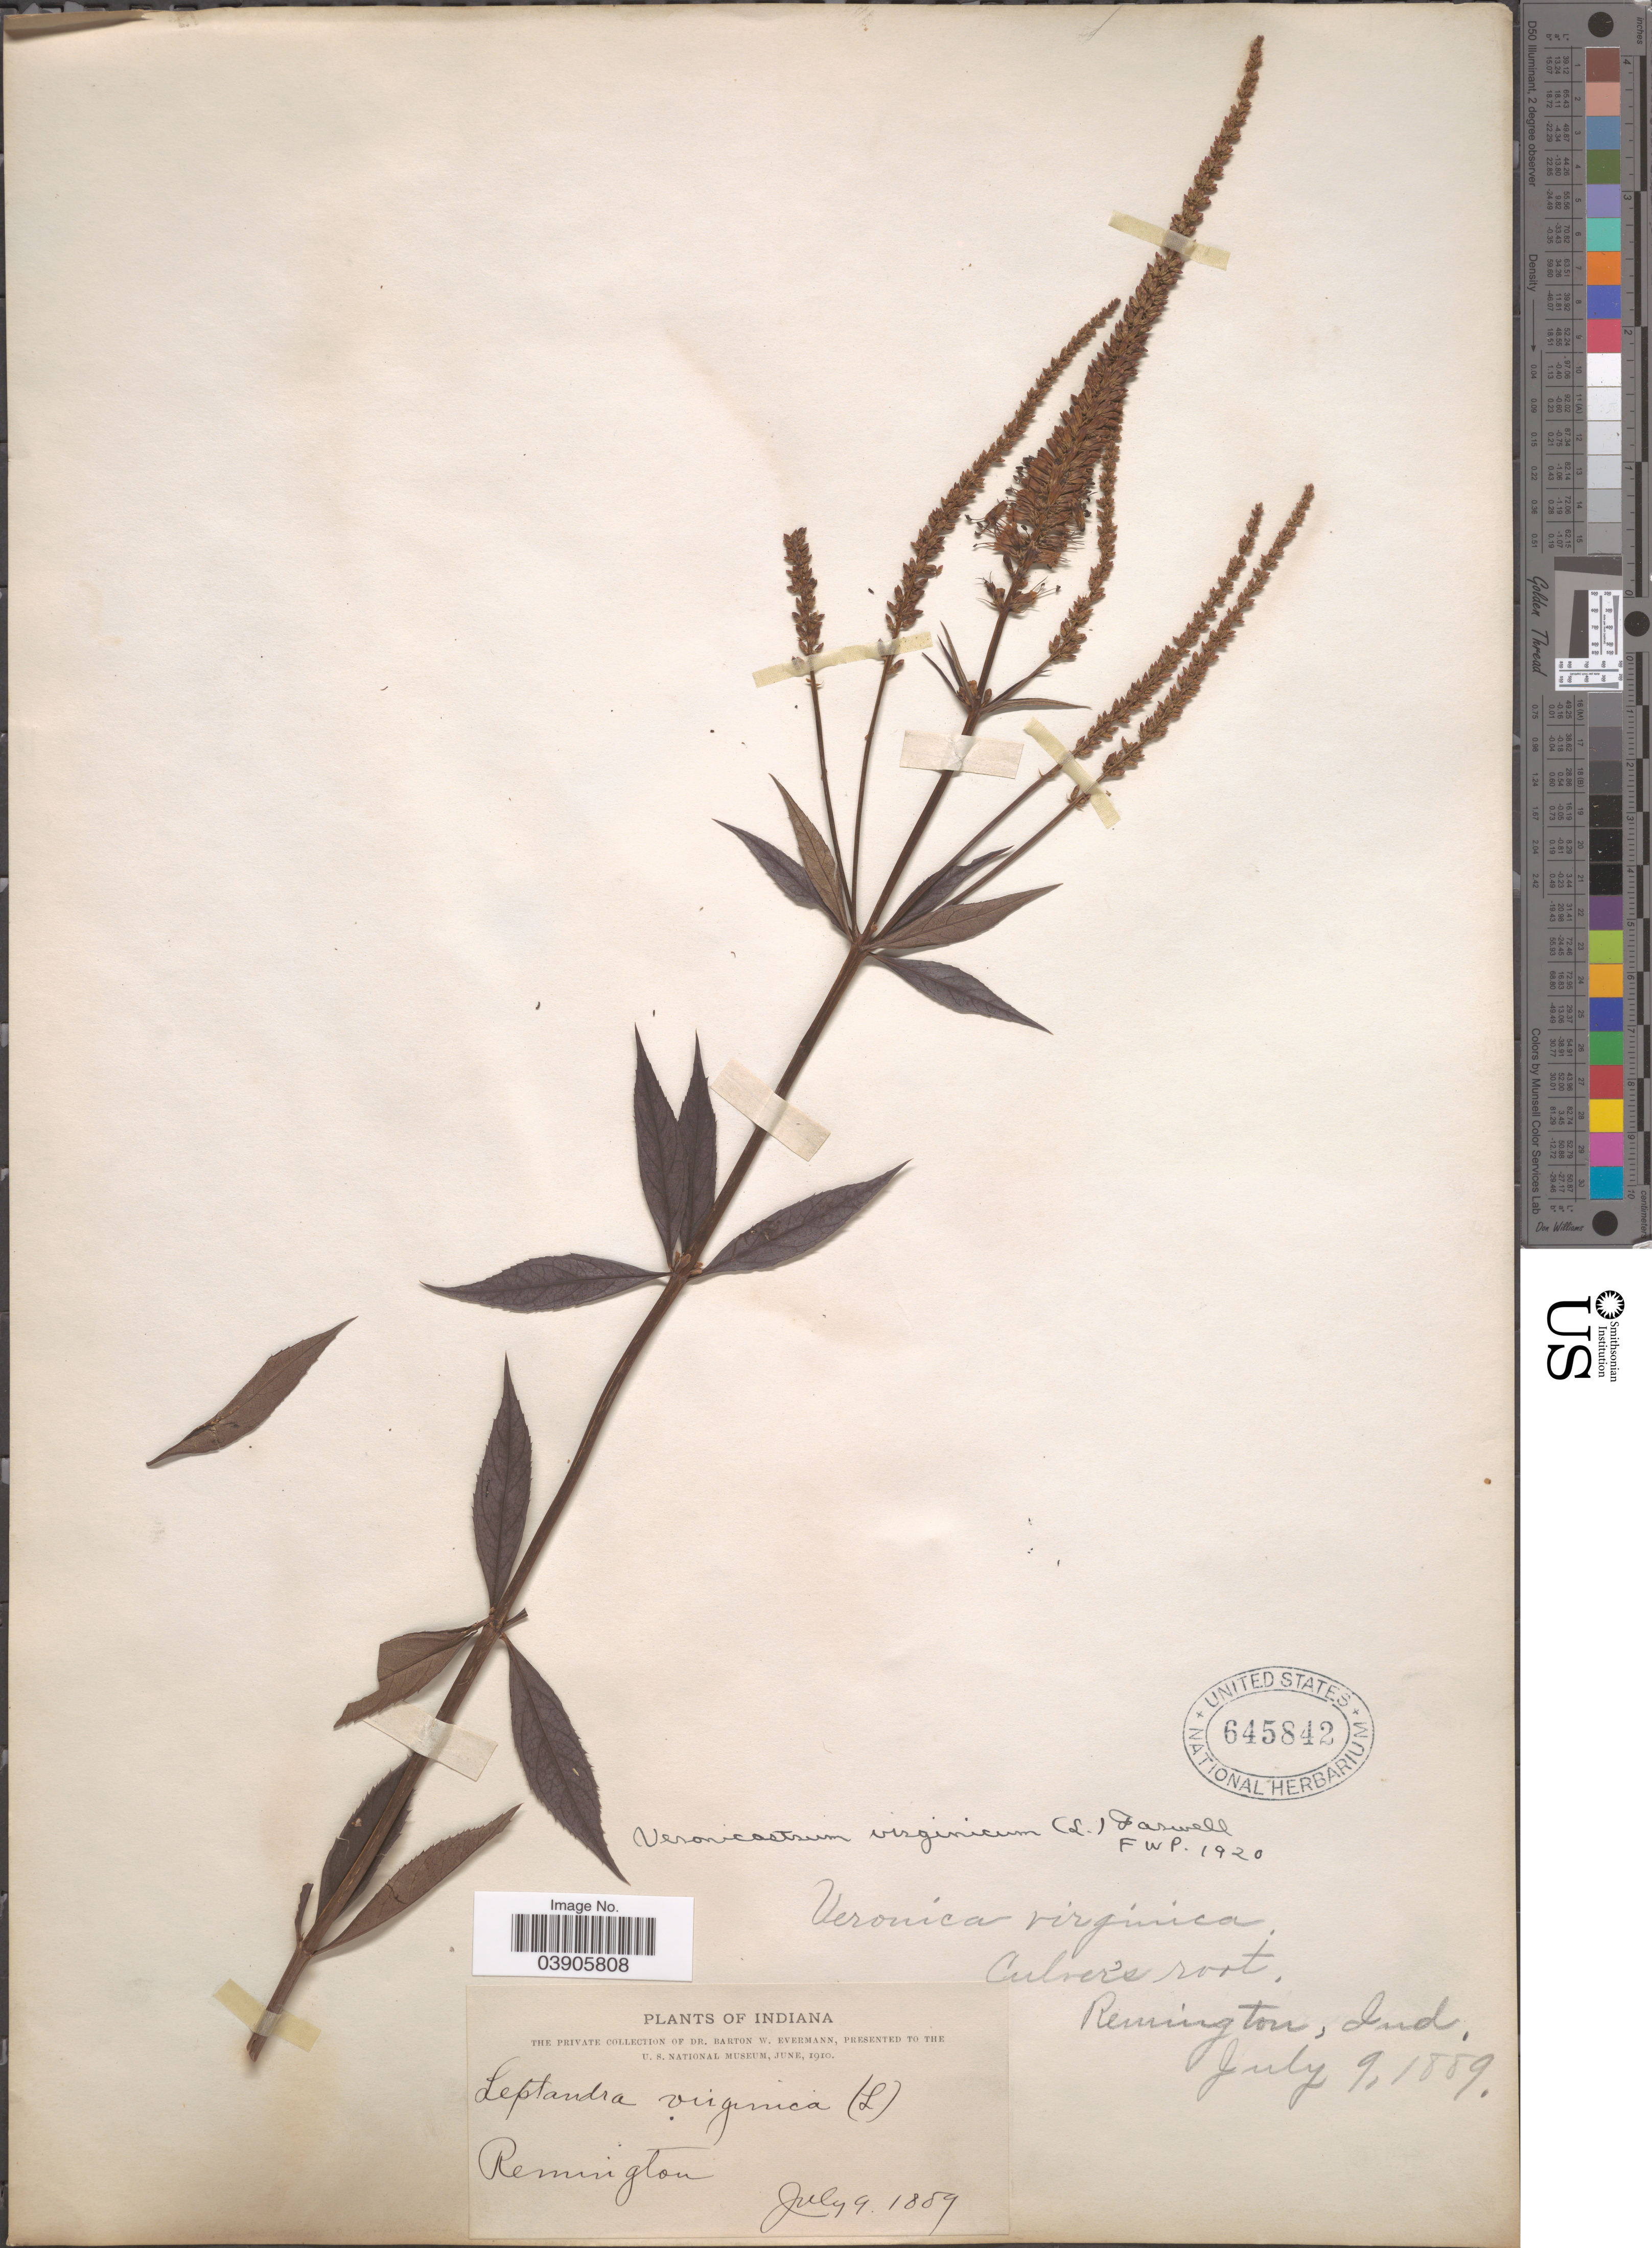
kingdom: Plantae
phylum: Tracheophyta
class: Magnoliopsida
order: Lamiales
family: Plantaginaceae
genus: Veronicastrum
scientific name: Veronicastrum virginicum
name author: (L.) Farw.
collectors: B. W. Evermann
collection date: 1889-07-09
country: United States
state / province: Indiana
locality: Remington.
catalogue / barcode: US 645842